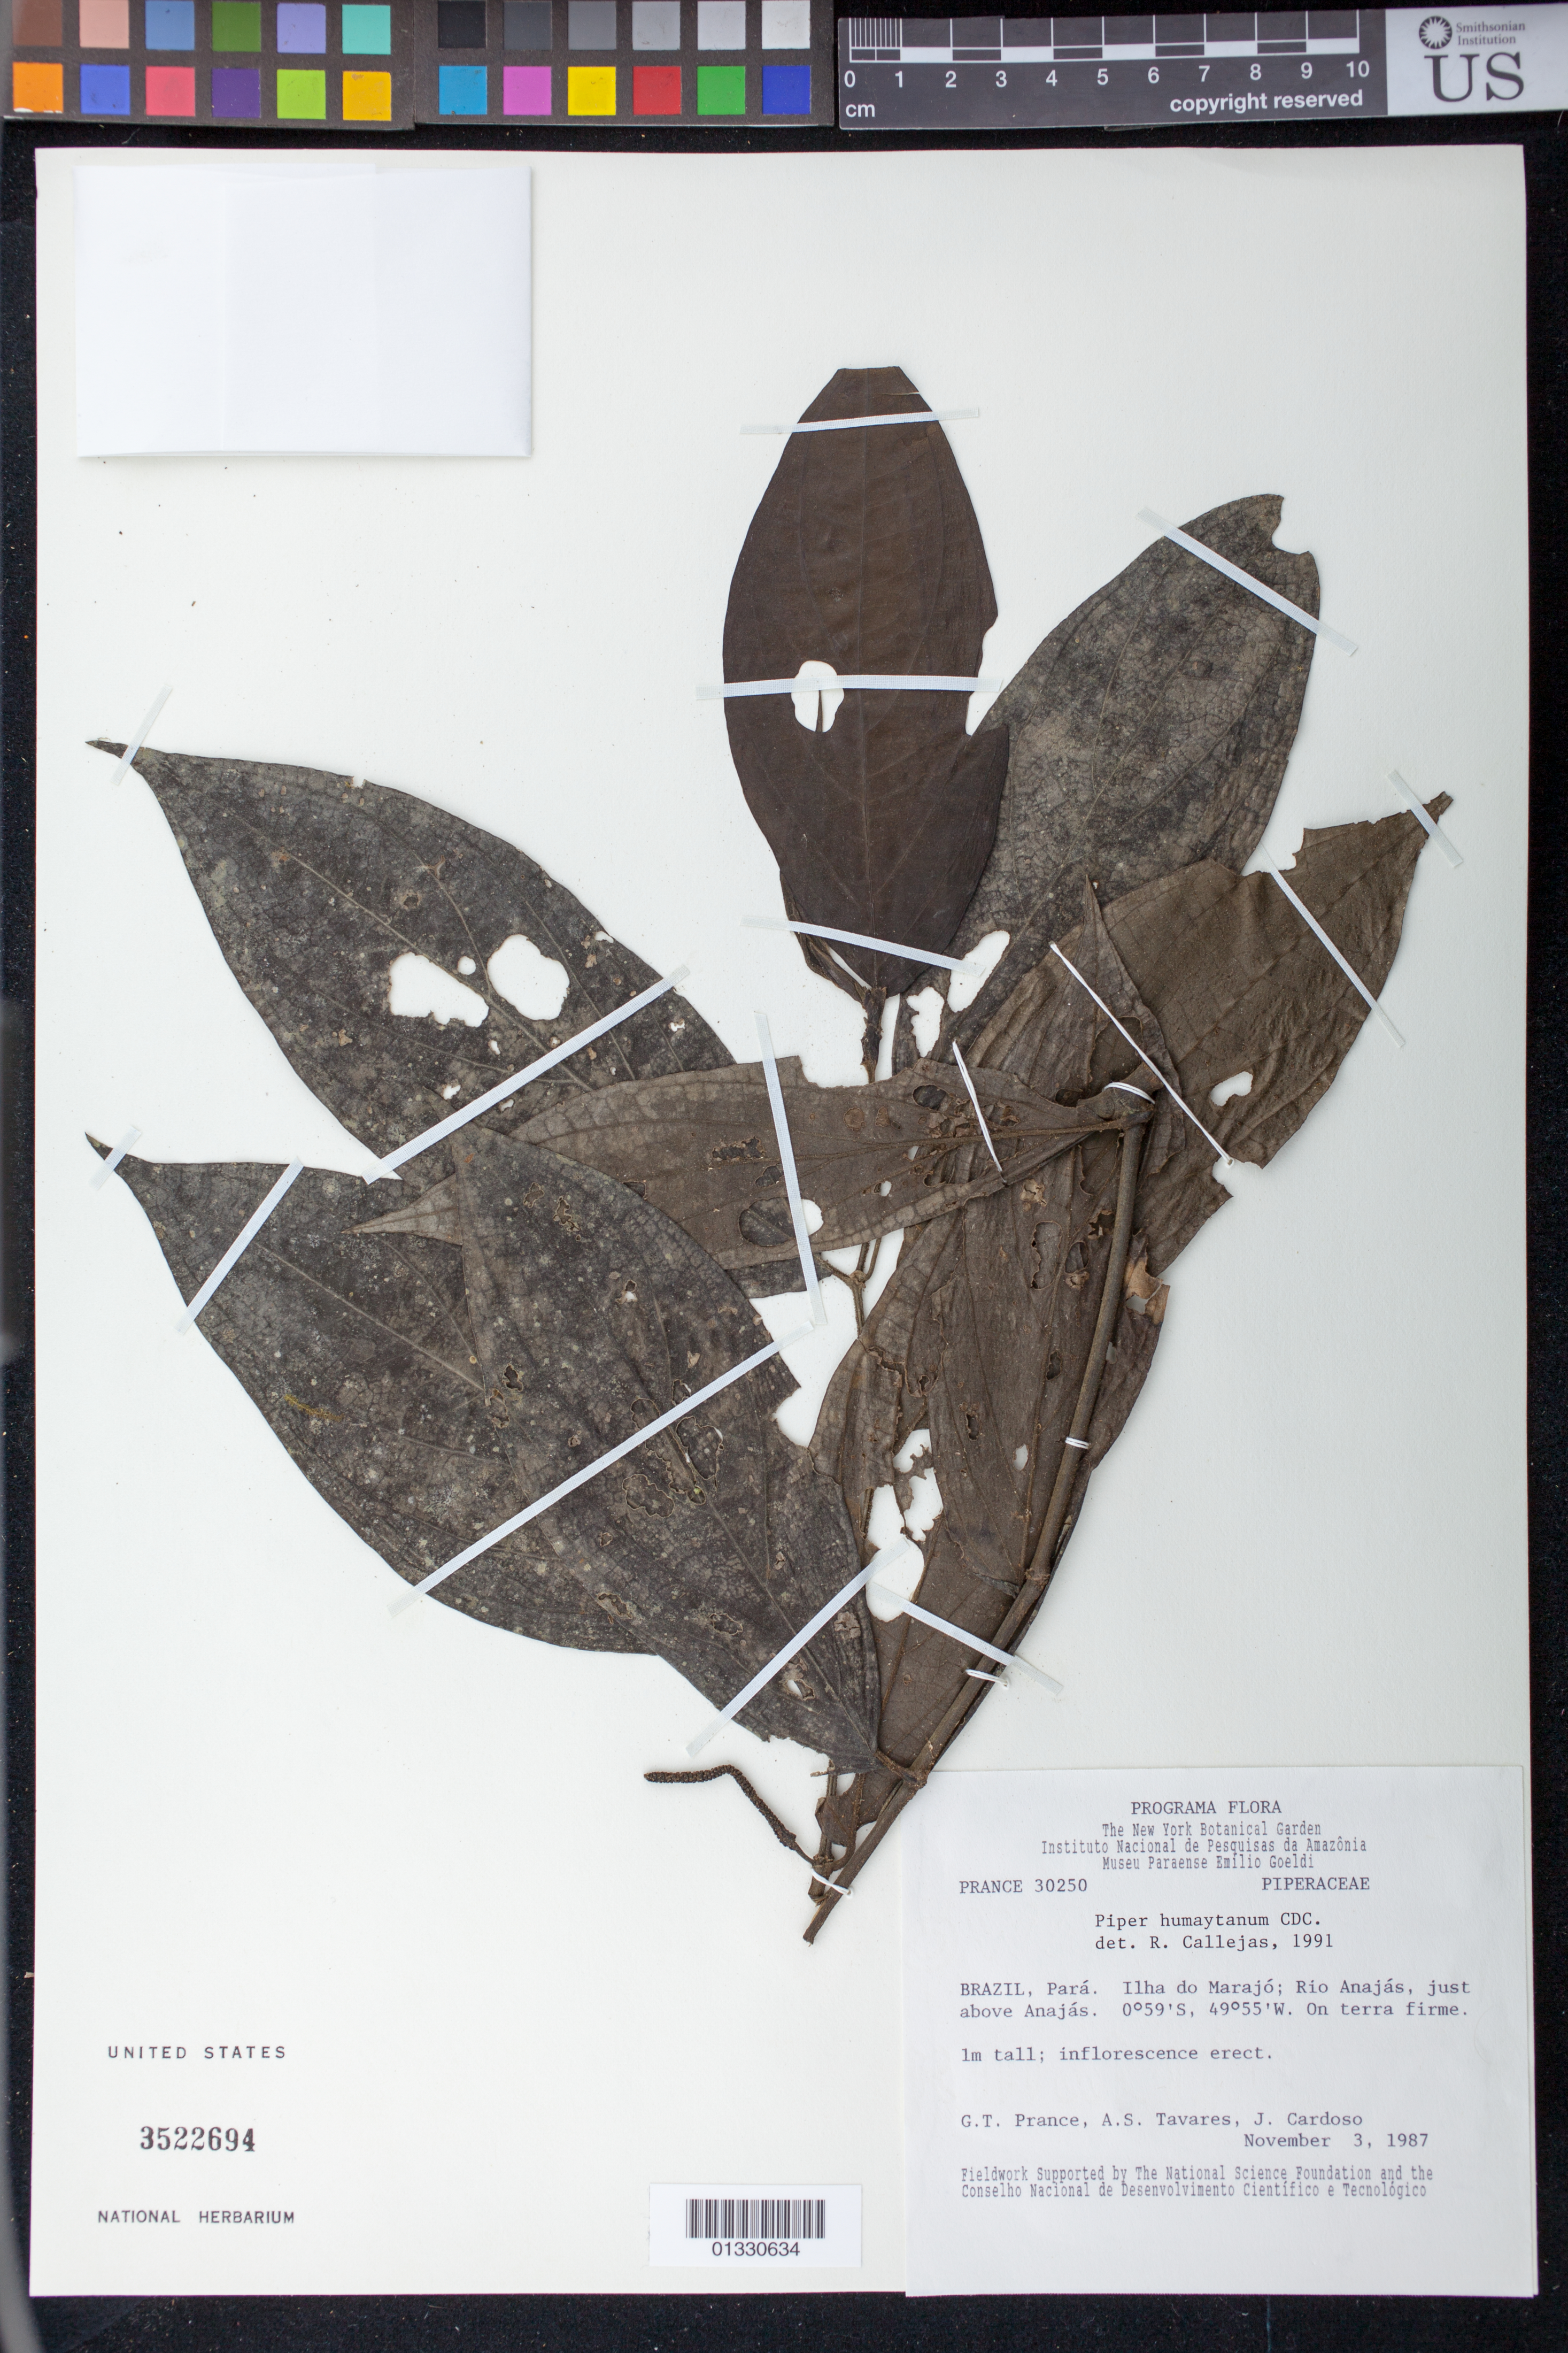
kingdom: Plantae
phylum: Tracheophyta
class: Magnoliopsida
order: Piperales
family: Piperaceae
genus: Piper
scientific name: Piper humaytanum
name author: Yunck.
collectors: G. T. Prance, A. S. Tavares & J. A. Cardoso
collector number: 30250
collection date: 1987-11-03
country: Brazil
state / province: Pará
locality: Ilha do Marajó, Rio Anajás, just above Anajás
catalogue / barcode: US 3522694